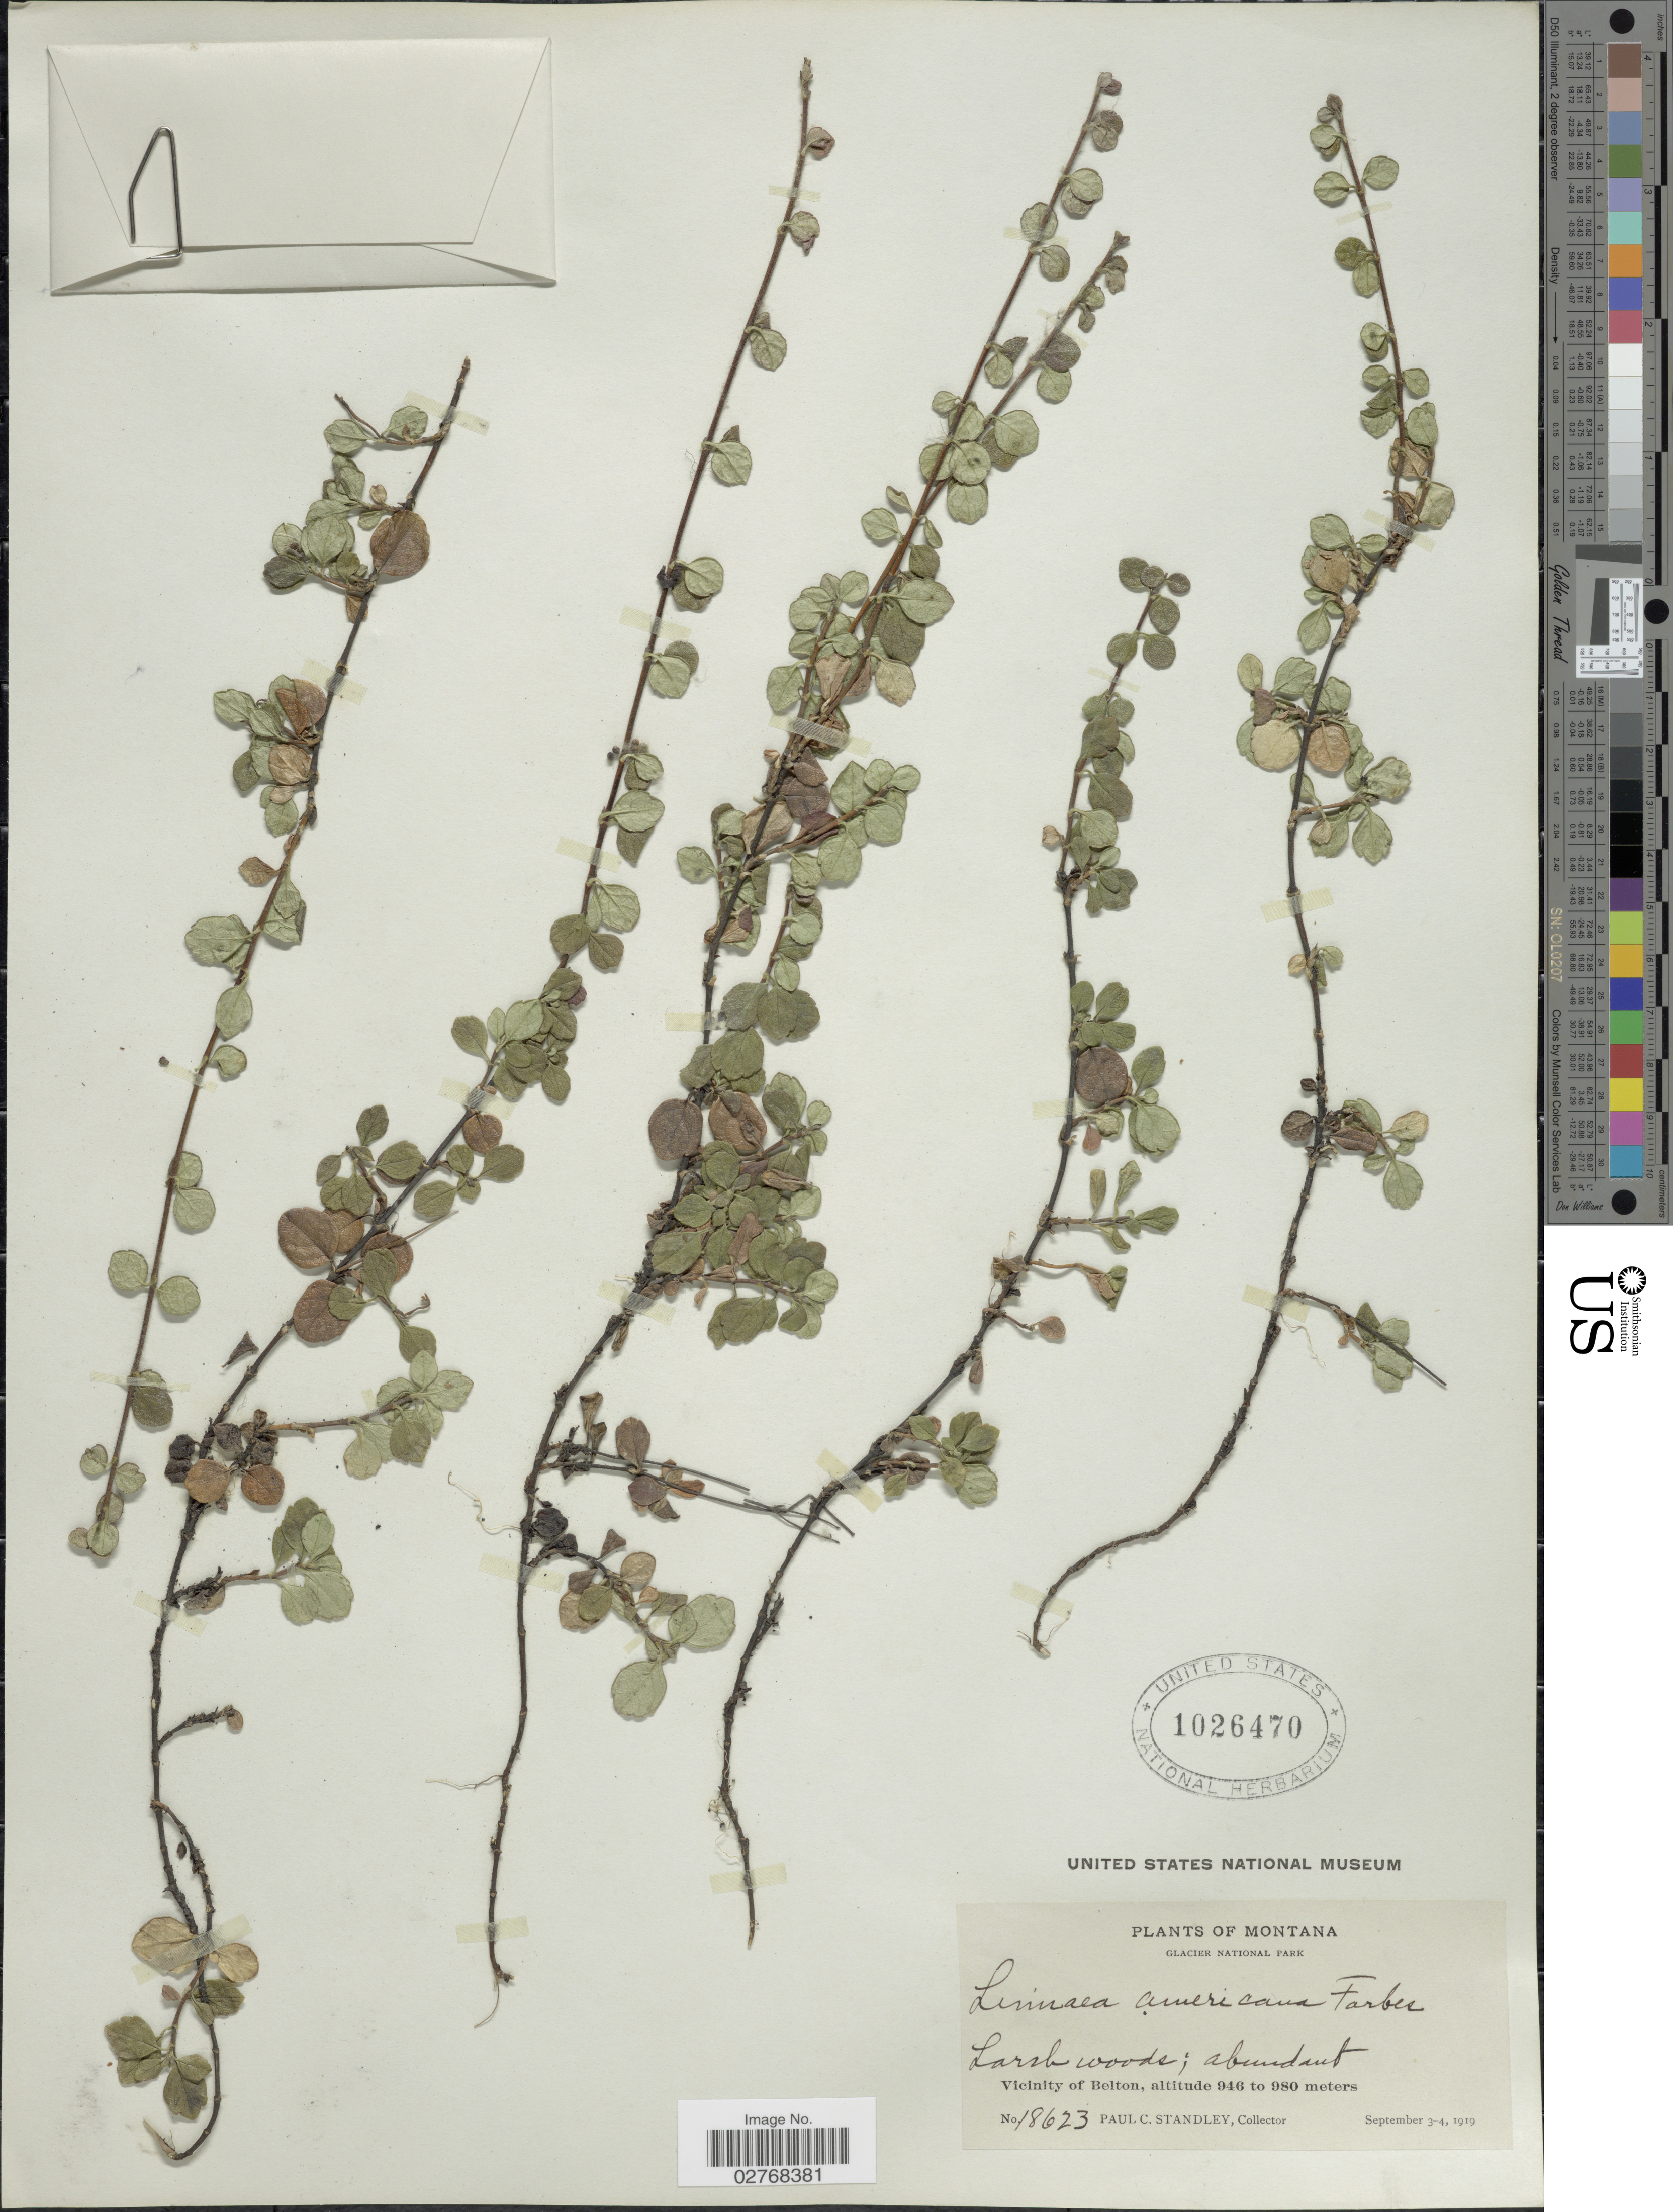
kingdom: Plantae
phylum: Tracheophyta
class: Magnoliopsida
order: Dipsacales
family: Caprifoliaceae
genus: Linnaea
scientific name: Linnaea borealis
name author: L.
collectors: P. C. Standley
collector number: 18623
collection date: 1919-09-03/1919-09-04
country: United States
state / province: Montana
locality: Glacier National Park. Vicinity of Belton.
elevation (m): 946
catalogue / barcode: US 1026470